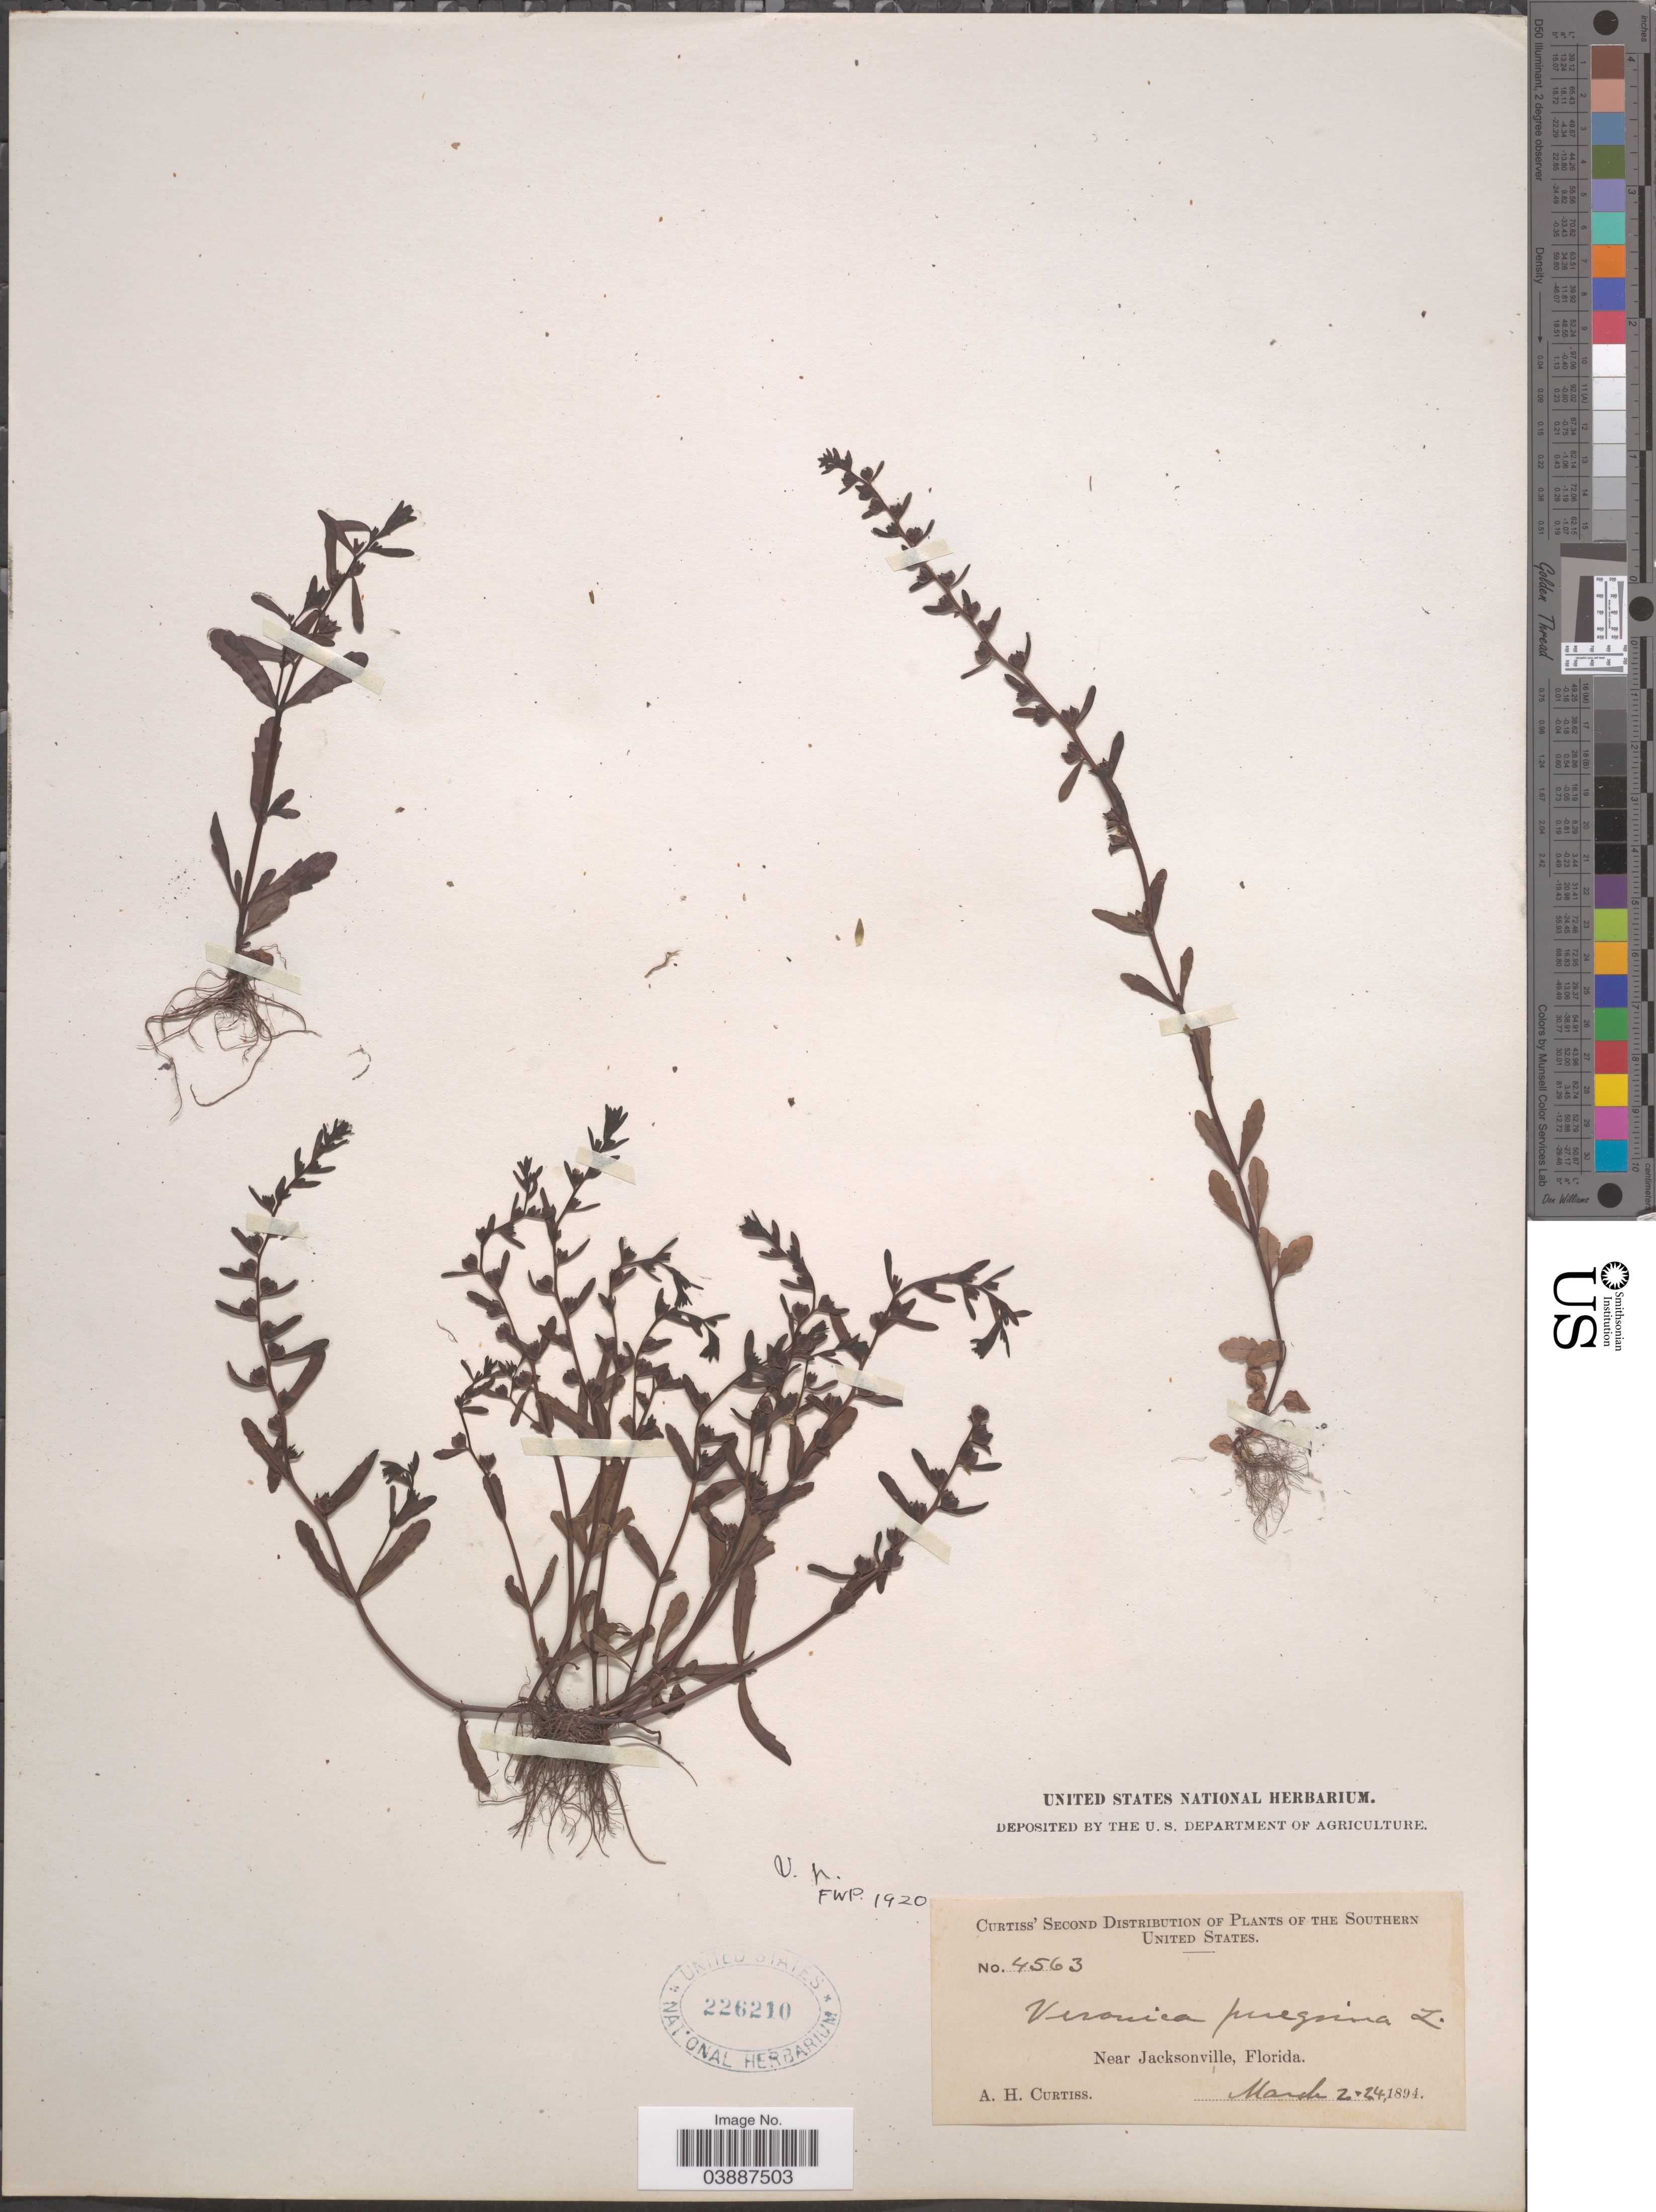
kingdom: Plantae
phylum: Tracheophyta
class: Magnoliopsida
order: Lamiales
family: Plantaginaceae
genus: Veronica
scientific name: Veronica peregrina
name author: L.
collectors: A. H. Curtiss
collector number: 4563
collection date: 1894-03-02/1894-03-24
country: United States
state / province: Florida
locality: The Southern United States. Near Jacksonville.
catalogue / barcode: US 226210